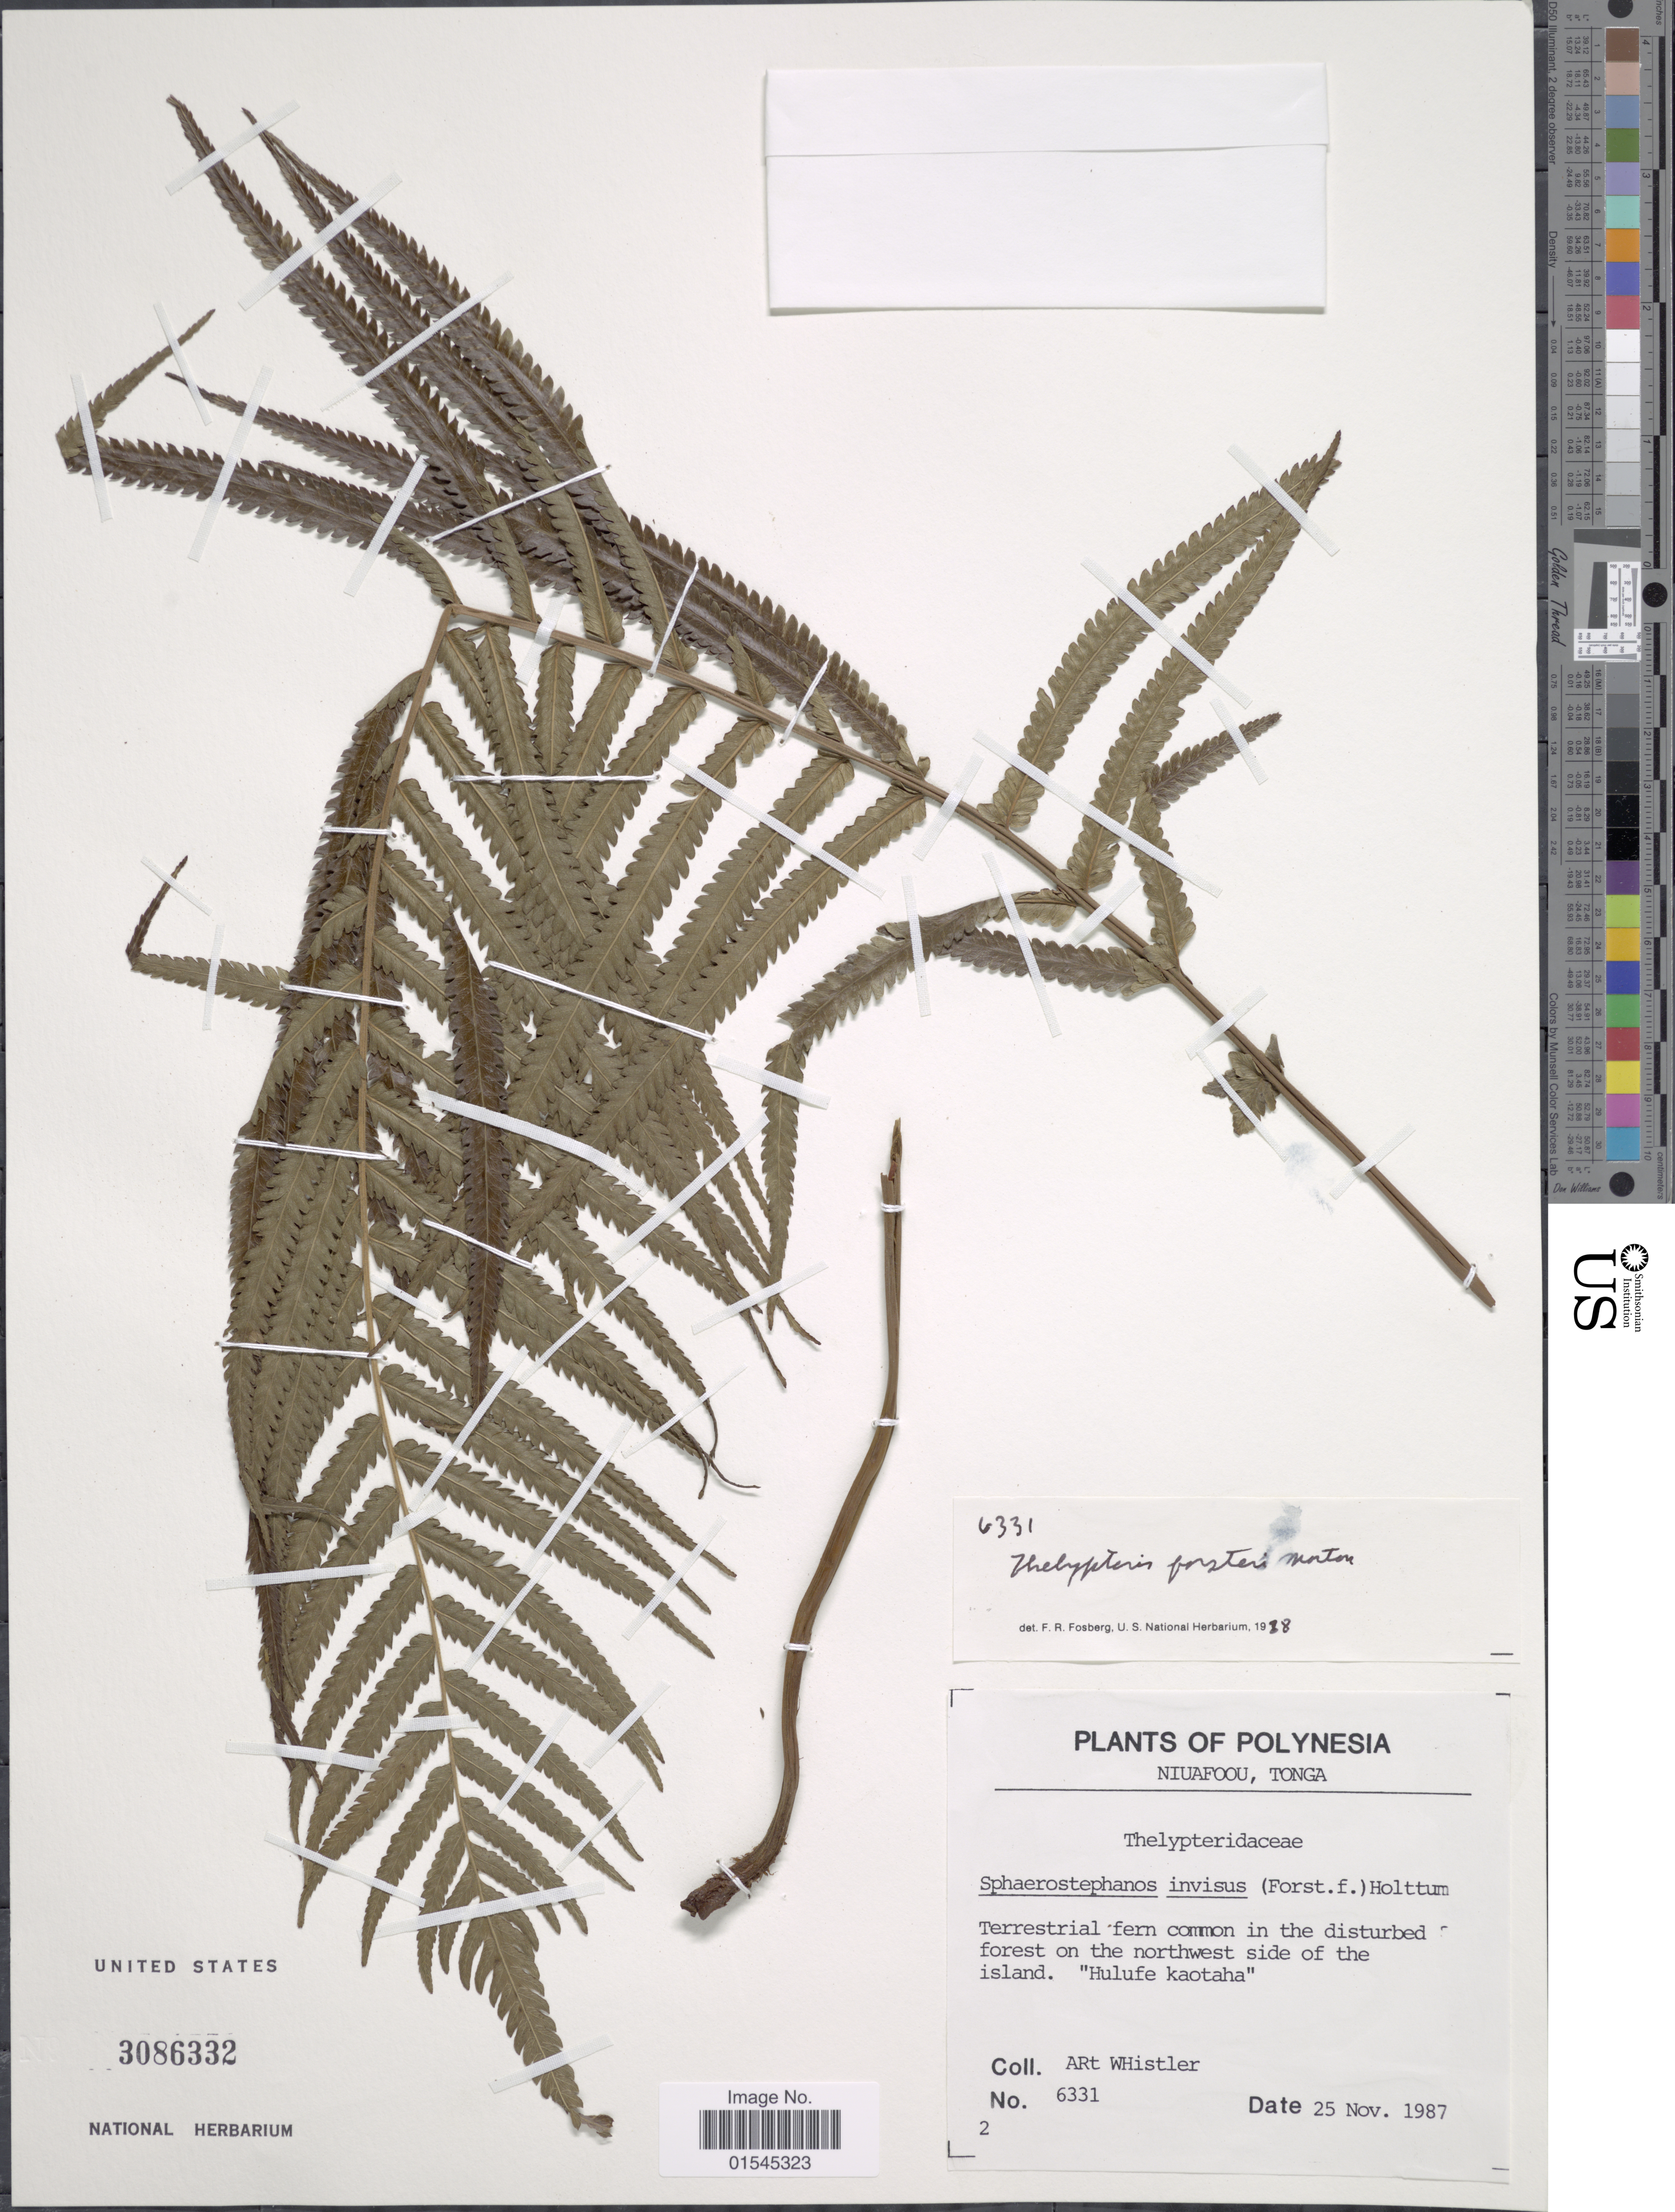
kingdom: Plantae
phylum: Tracheophyta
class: Polypodiopsida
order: Polypodiales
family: Thelypteridaceae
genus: Sphaerostephanos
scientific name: Sphaerostephanos invisus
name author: (G. Forst.) Holttum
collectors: A. Whistler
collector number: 6331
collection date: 1987-11-25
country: Tonga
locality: Plants of Polynesia. Niuafoou. Terrestrial fern common in the disturbed forest on the northwest side of the island. Hulufe kaotaha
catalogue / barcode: US 3086332